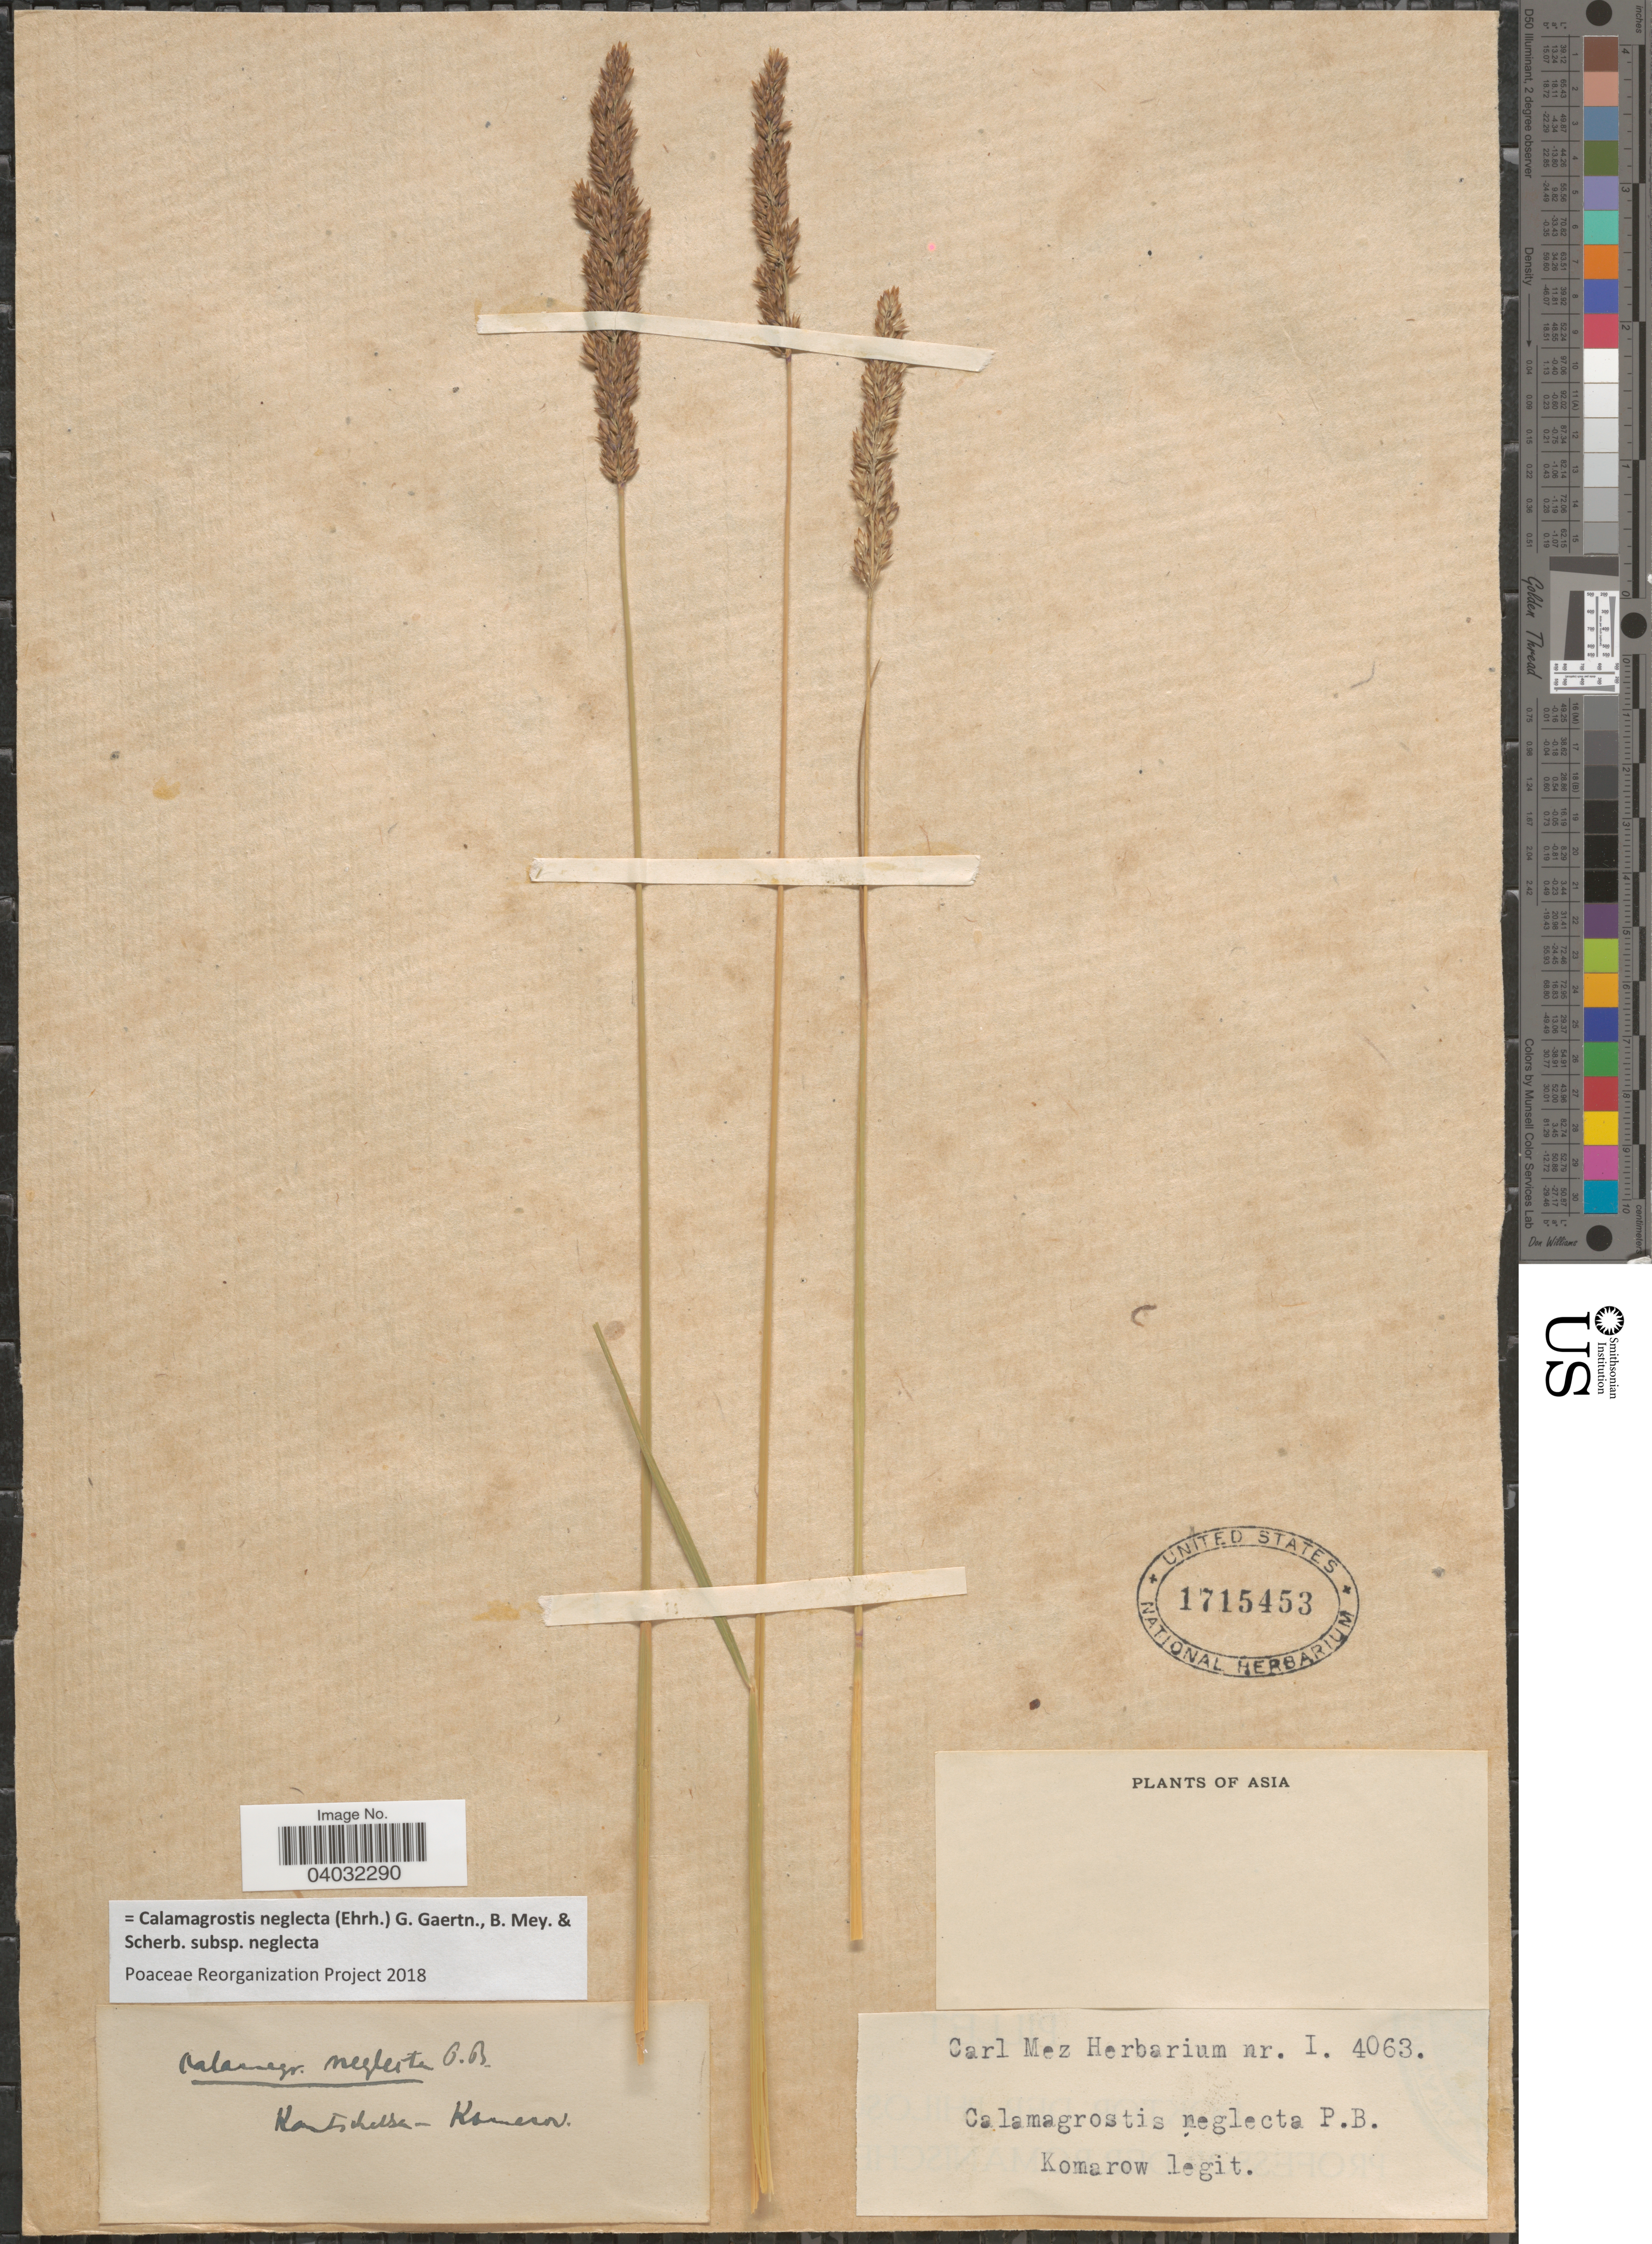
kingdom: Plantae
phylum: Tracheophyta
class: Liliopsida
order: Poales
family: Poaceae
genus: Calamagrostis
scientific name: Calamagrostis neglecta subsp. neglecta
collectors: Komarow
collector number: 4063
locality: Asia.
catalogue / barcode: US 1715453